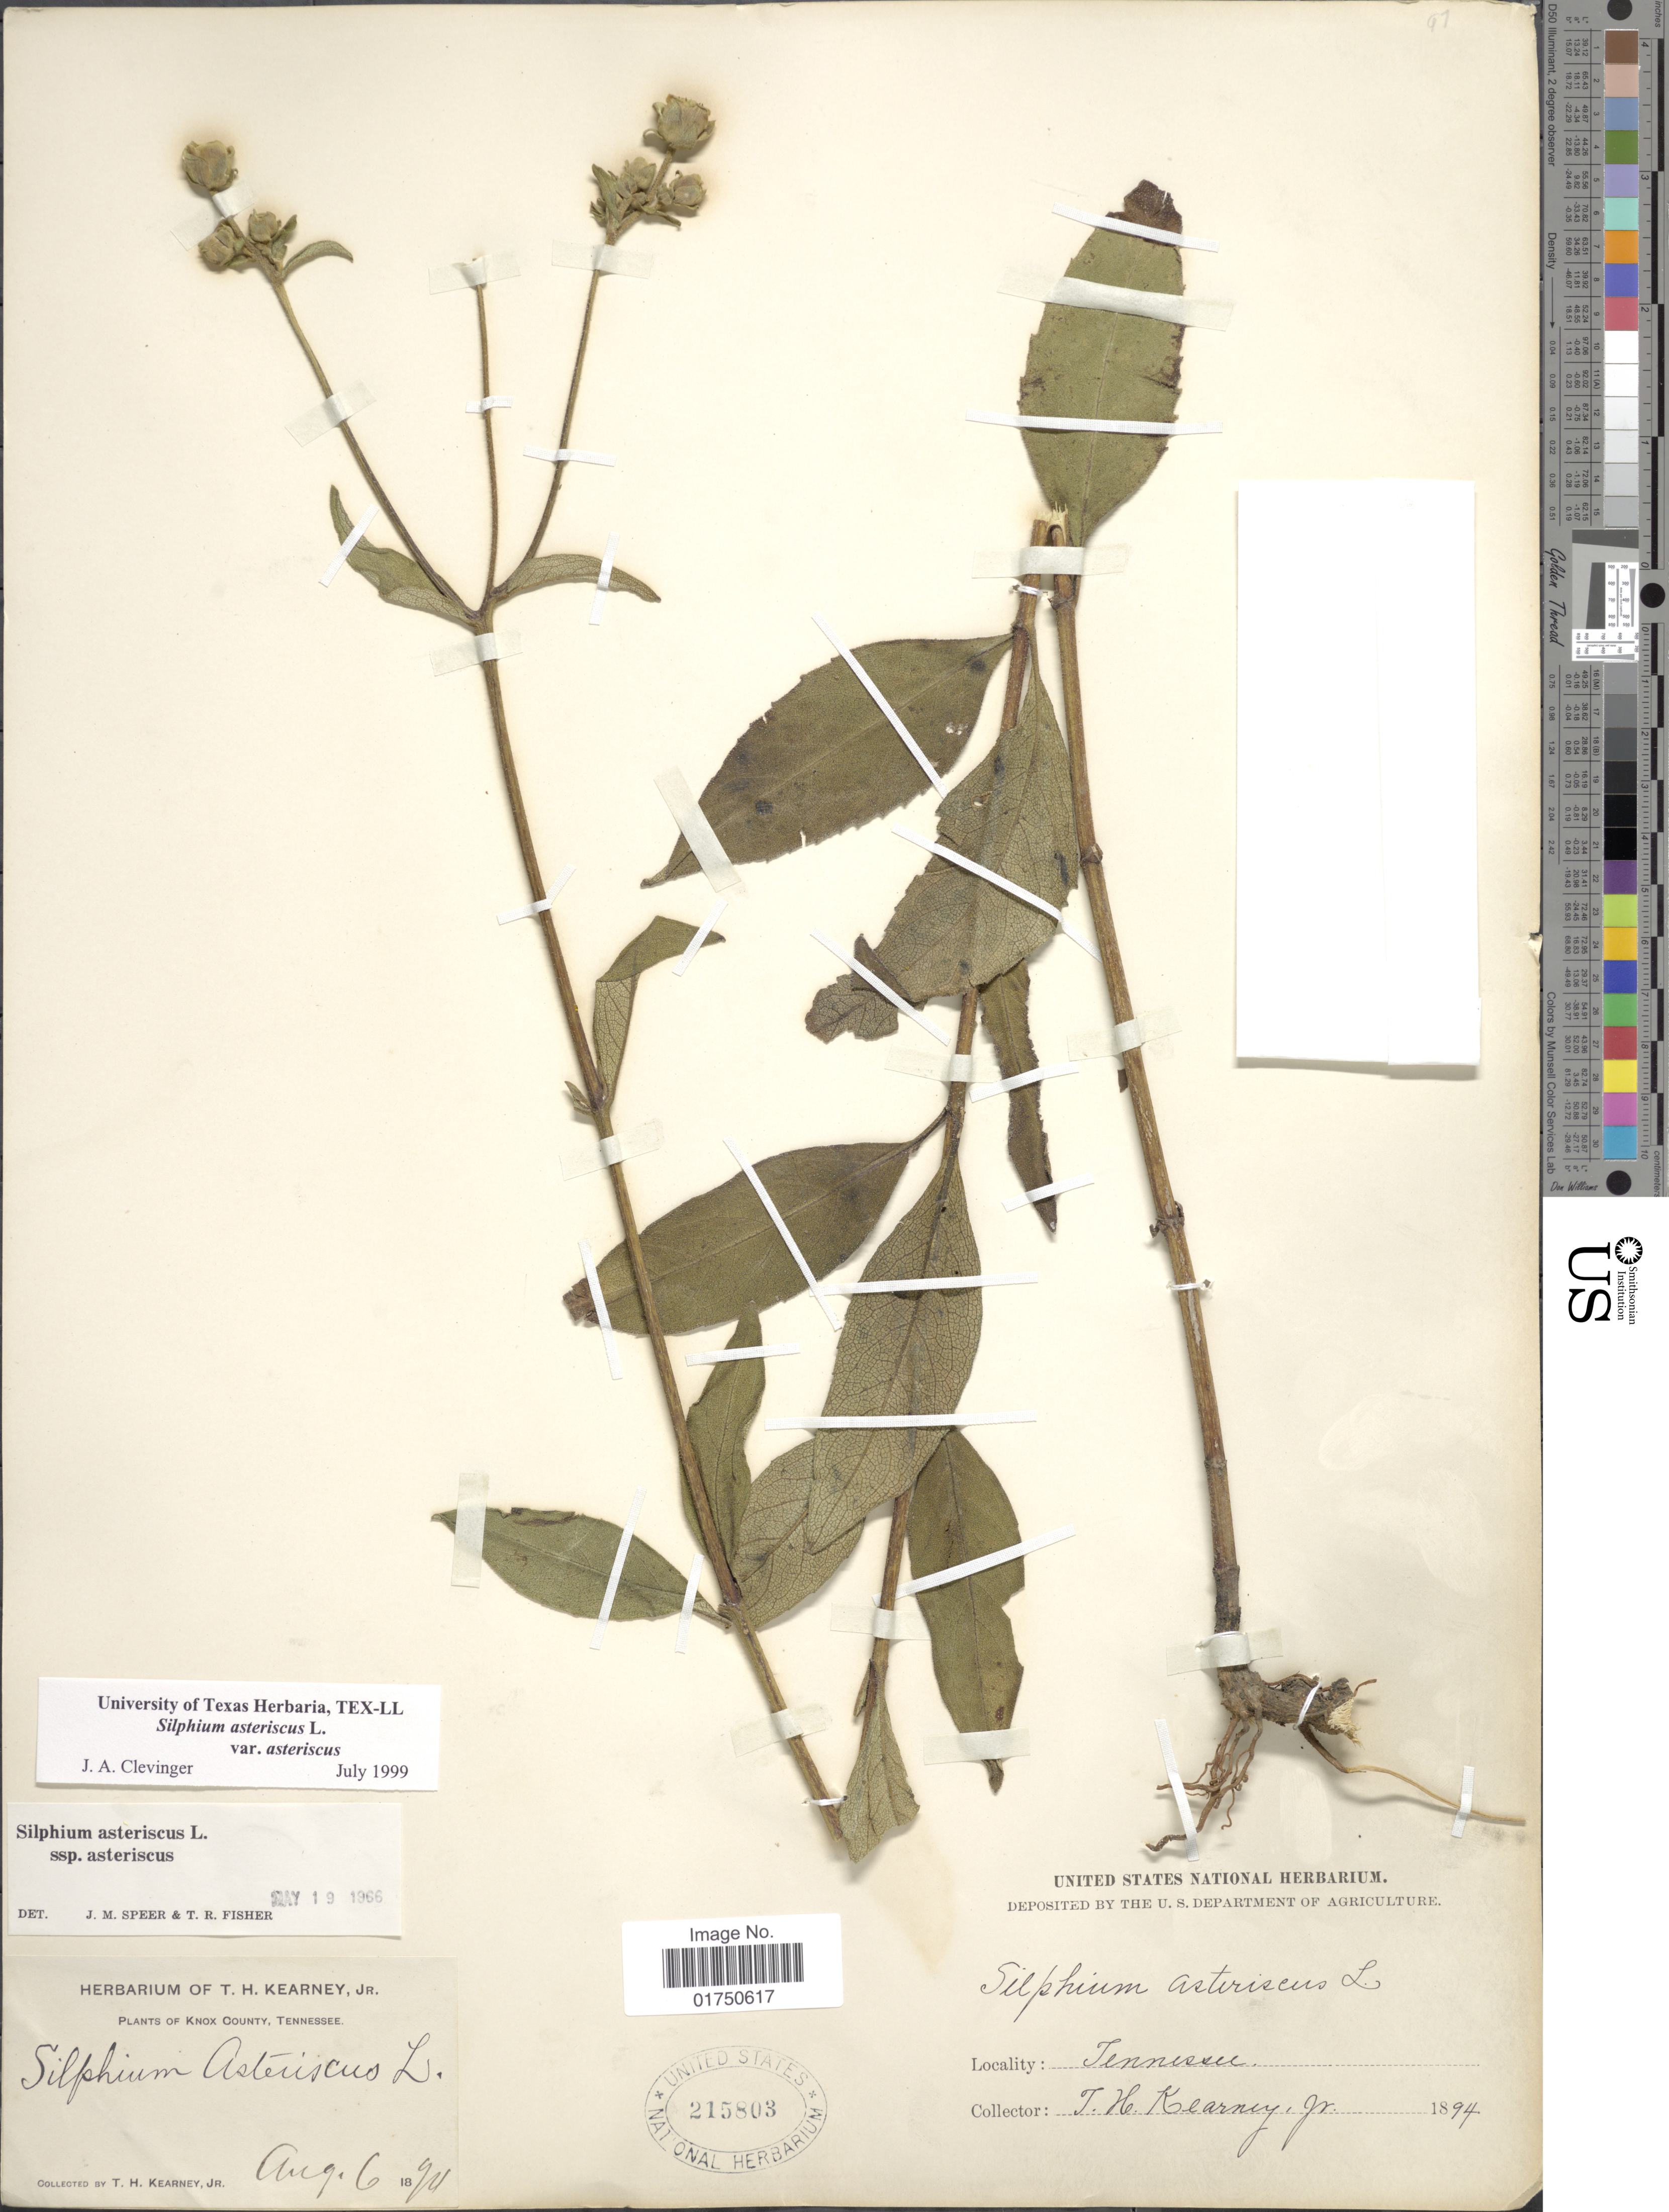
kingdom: Plantae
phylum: Tracheophyta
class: Magnoliopsida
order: Asterales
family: Asteraceae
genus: Silphium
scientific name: Silphium asteriscus var. asteriscus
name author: L.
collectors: T. H. Kearney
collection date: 1894-08-06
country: United States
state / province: Tennessee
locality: Knox County, Tennessee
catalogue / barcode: US 215803